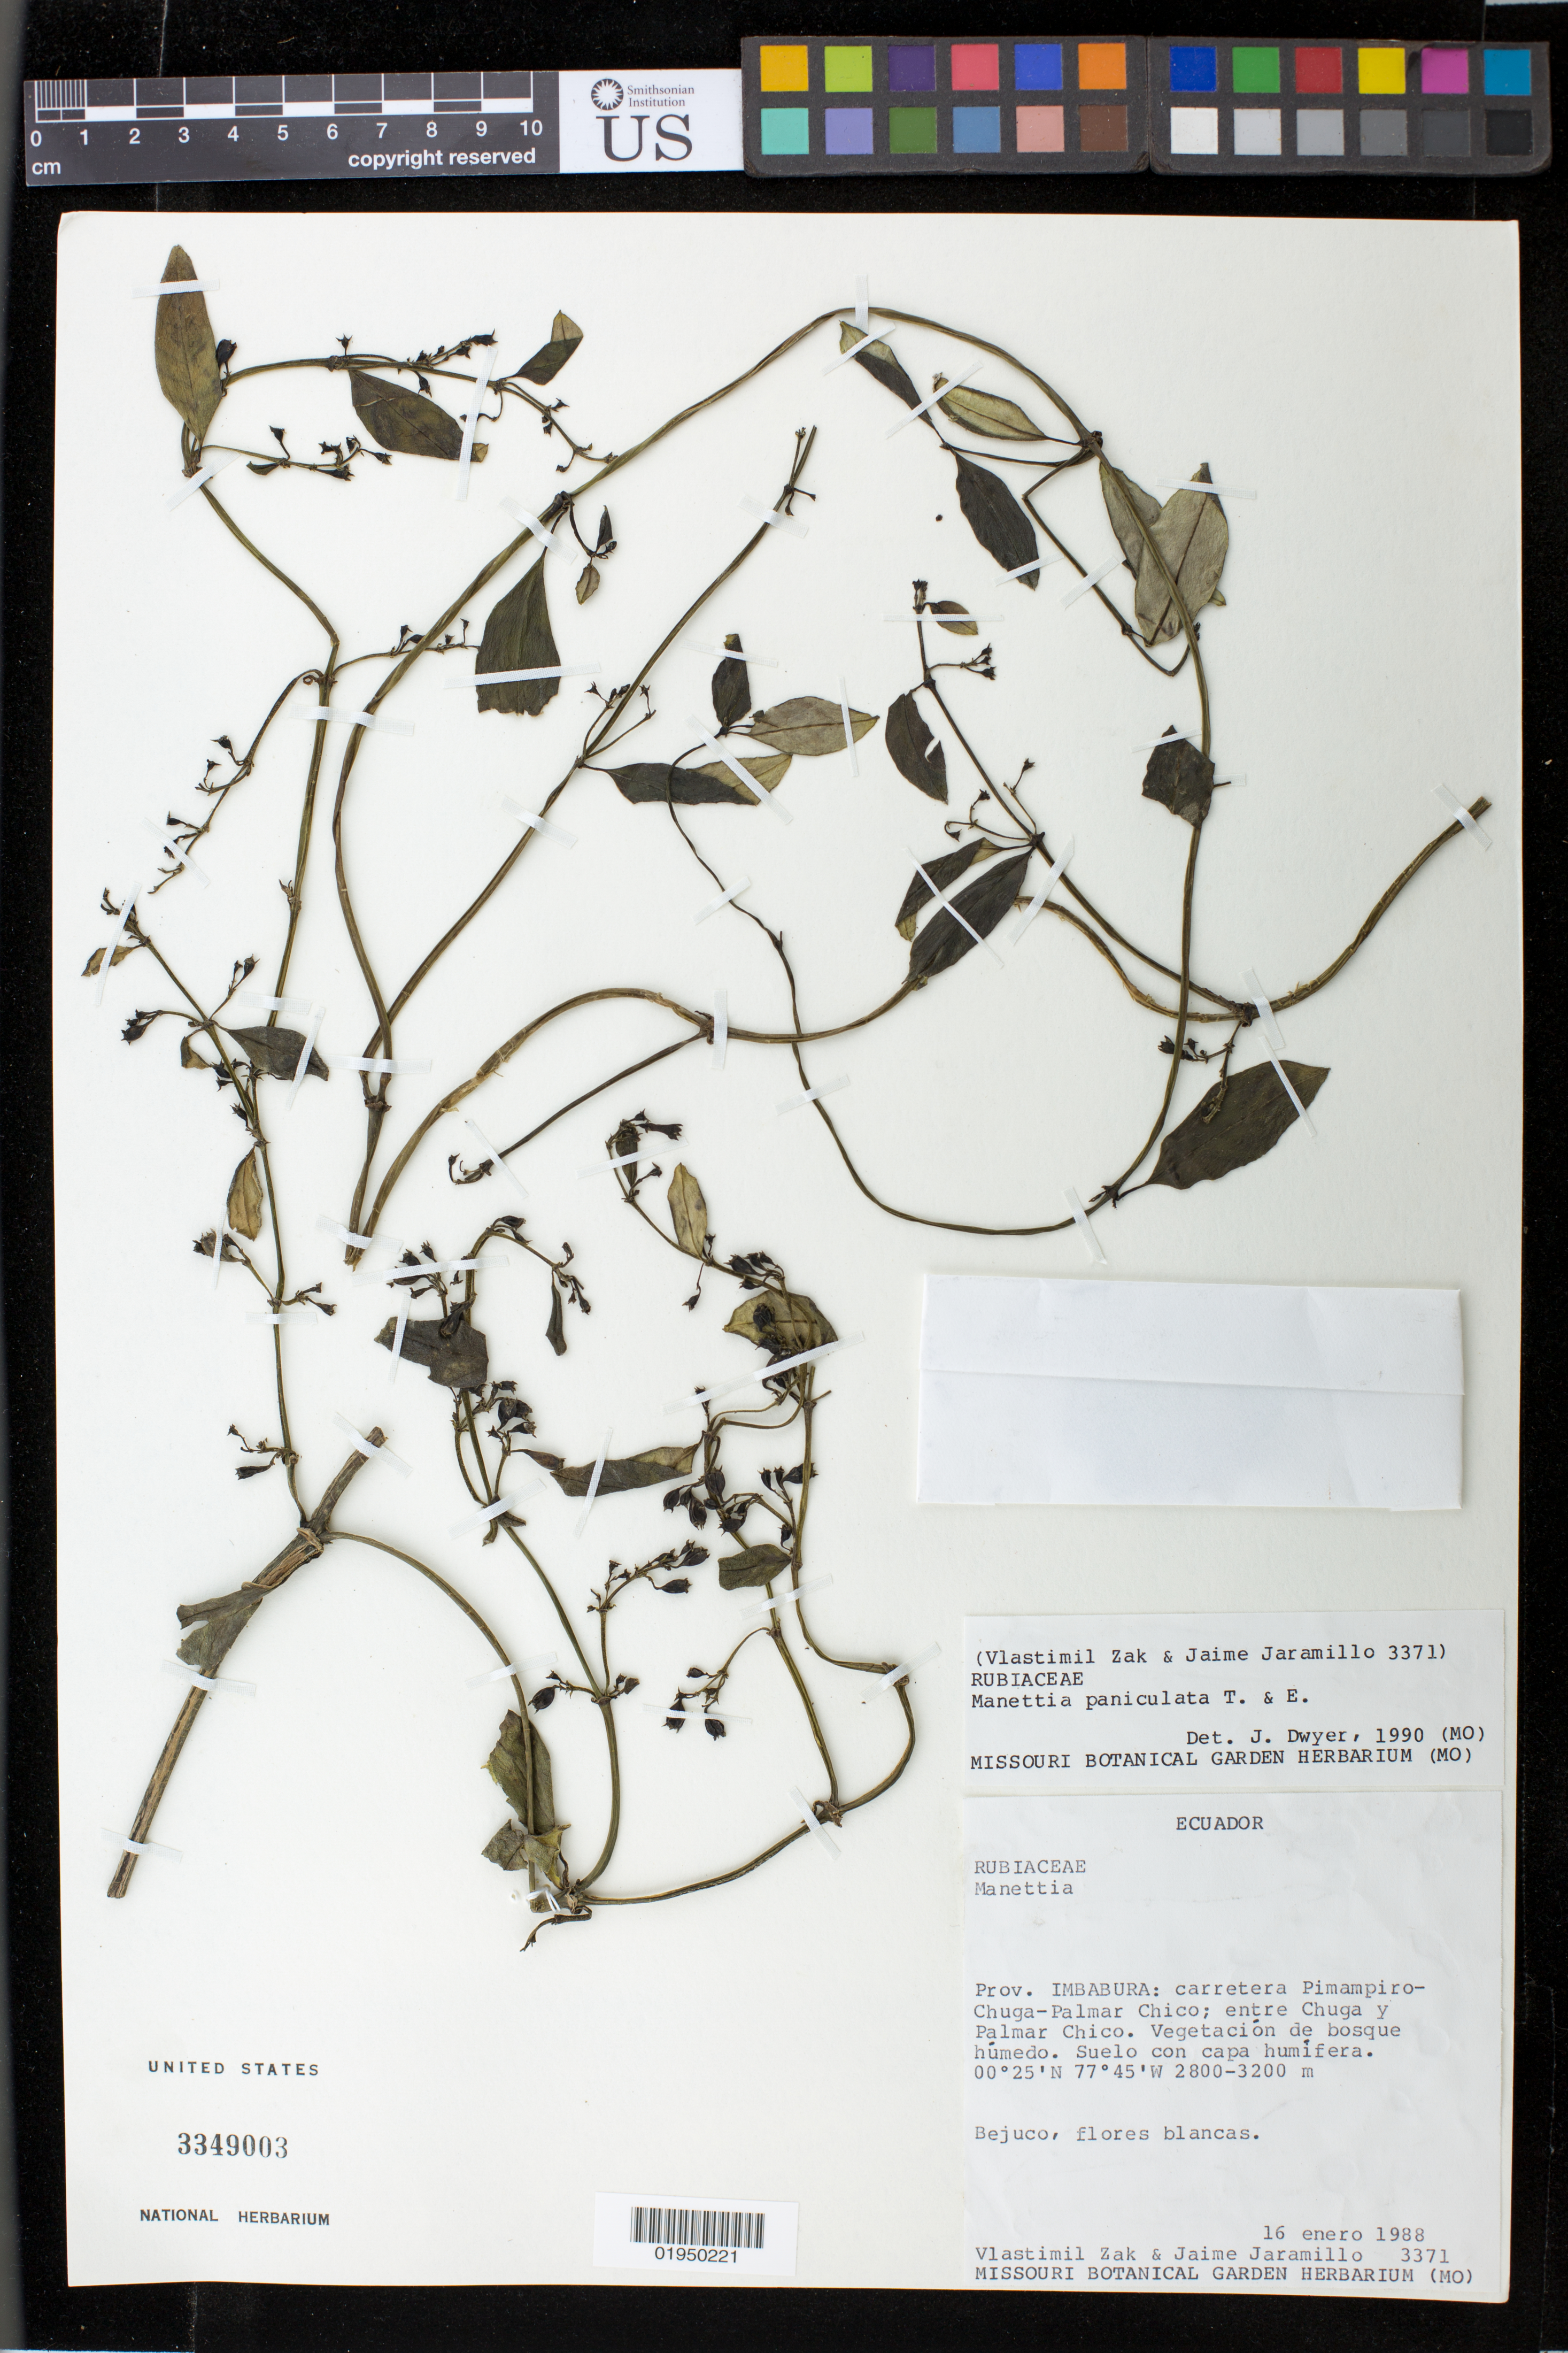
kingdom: Plantae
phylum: Tracheophyta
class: Magnoliopsida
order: Gentianales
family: Rubiaceae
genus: Manettia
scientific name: Manettia paniculata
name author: Poepp.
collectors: V. Zak & J. Jaramillo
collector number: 3371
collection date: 1988-01-16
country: Ecuador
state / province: Imbabura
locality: Carretera Pimampiro-Chuga-Palmar Chico. Vegetacion de bosque humedo. Suelo con capa humifera.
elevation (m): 2800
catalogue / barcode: US 3349003